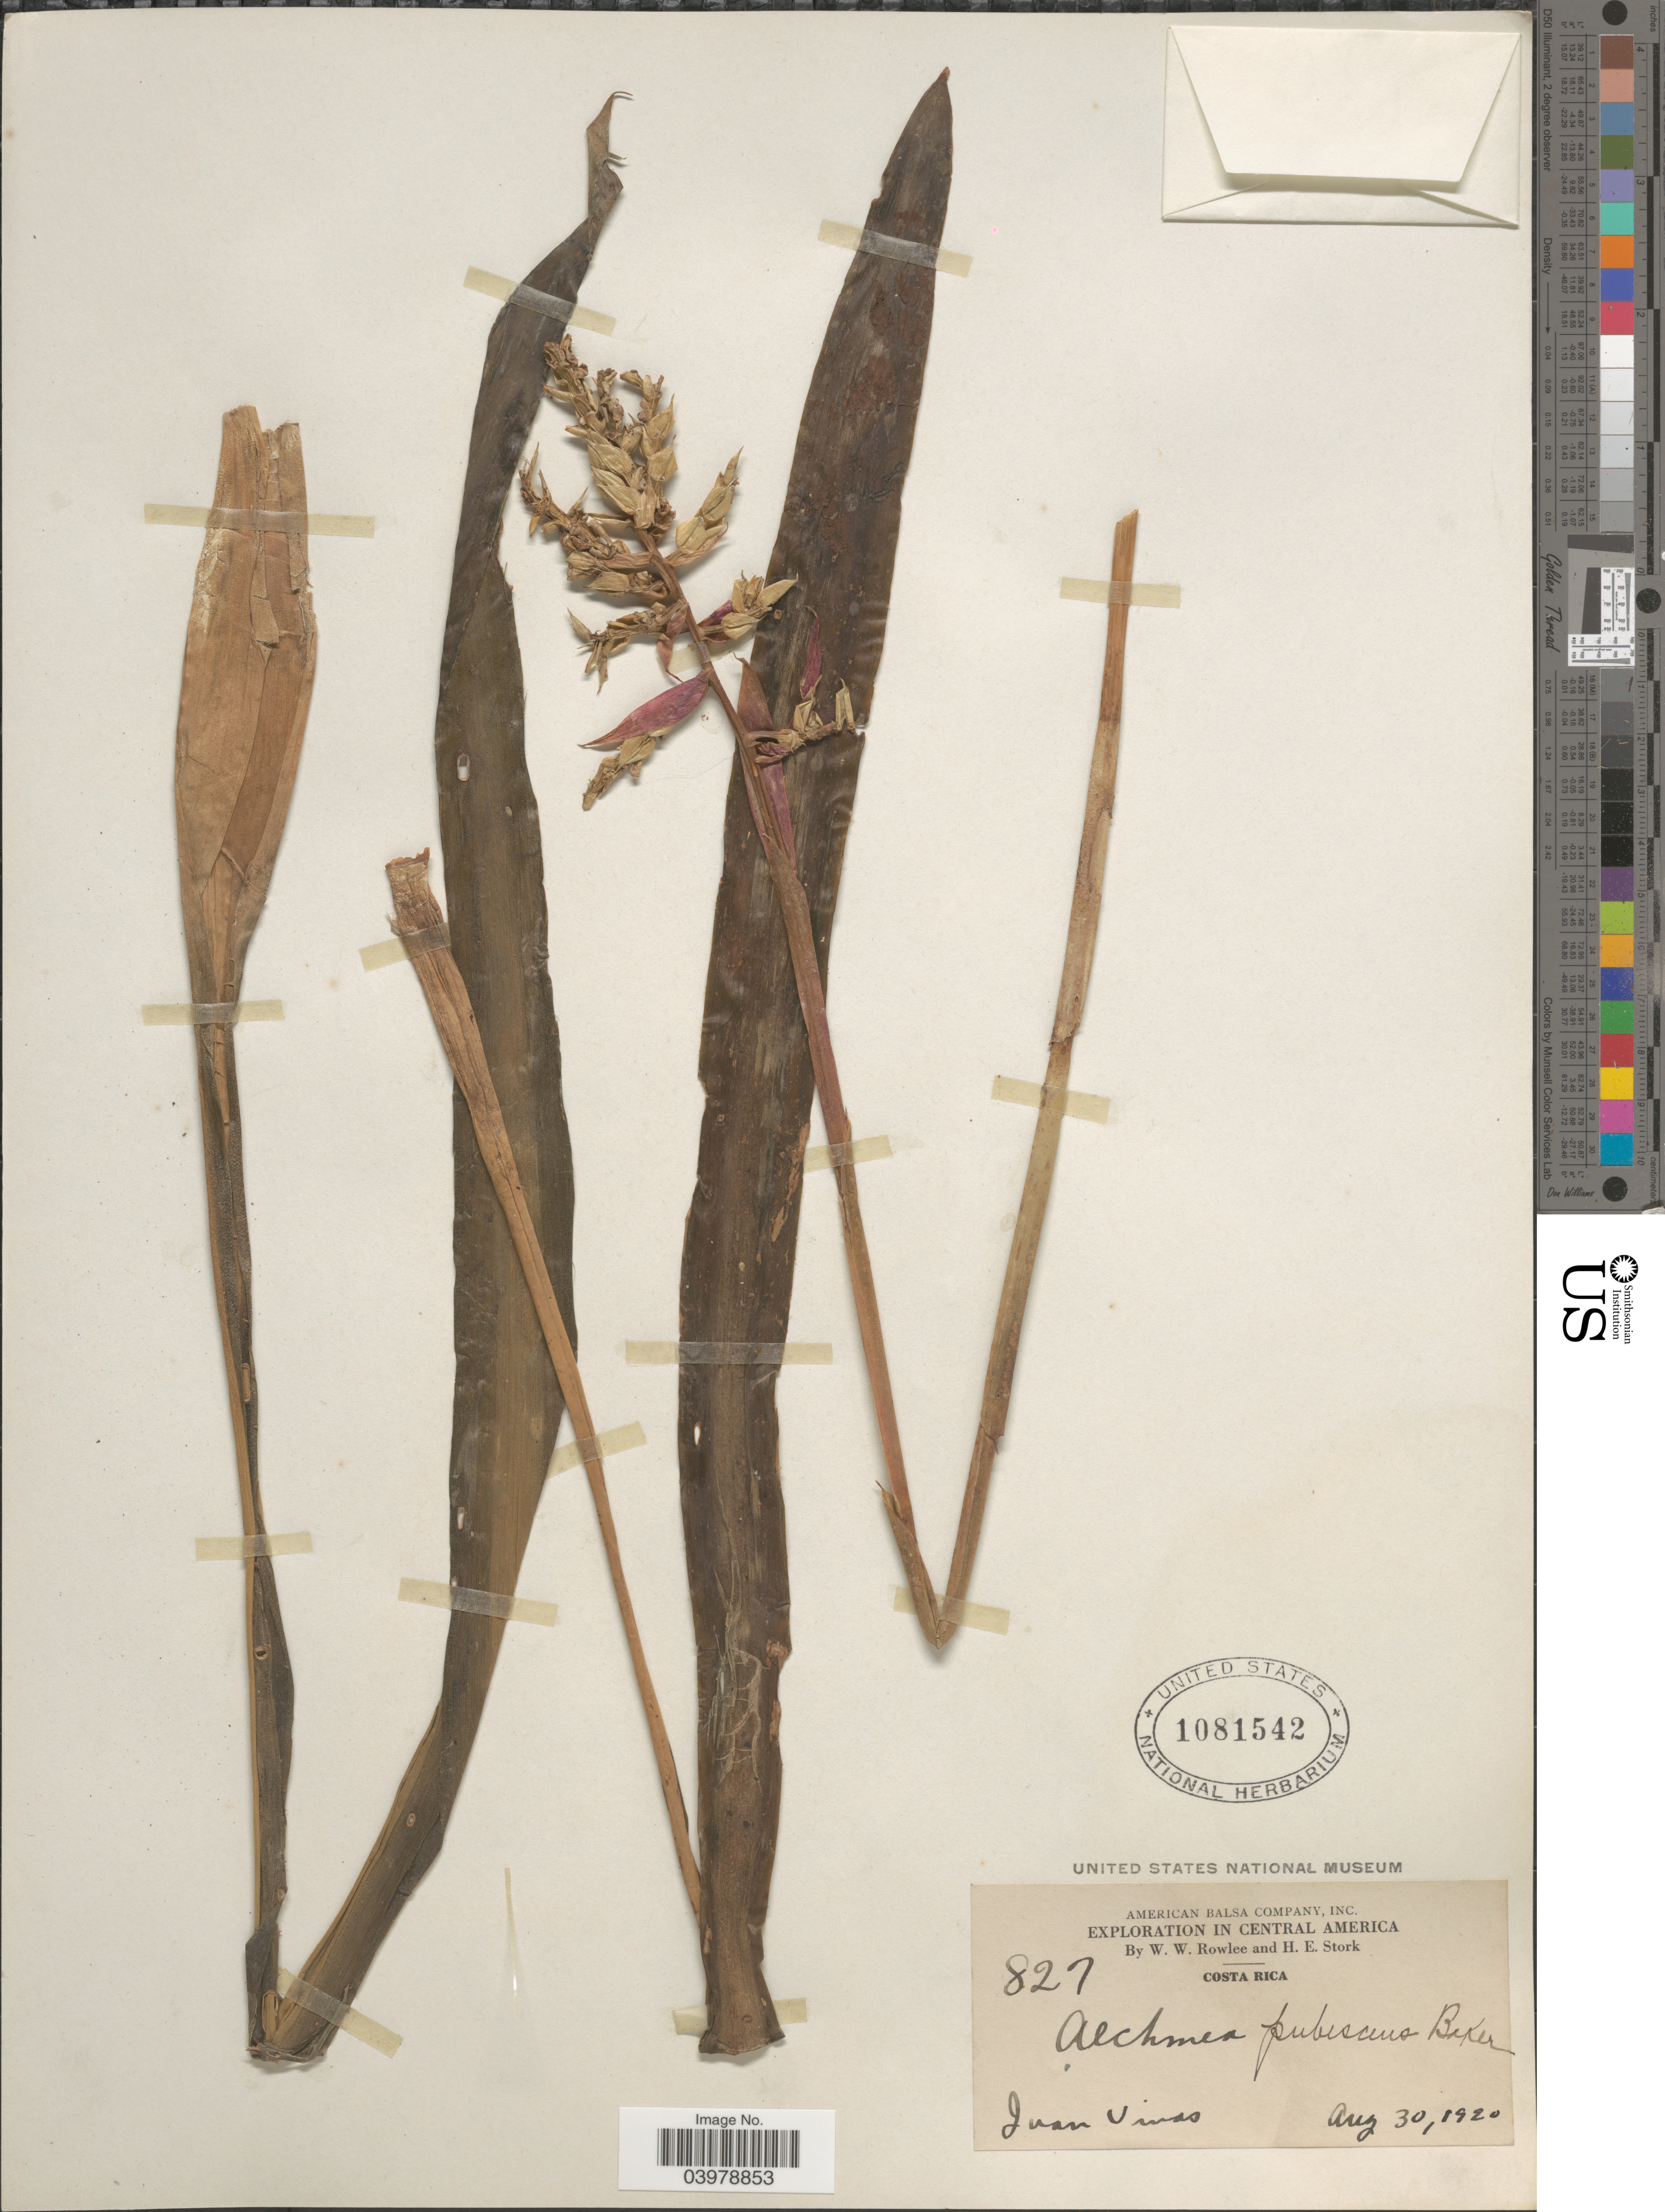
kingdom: Plantae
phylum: Tracheophyta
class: Liliopsida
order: Poales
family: Bromeliaceae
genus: Aechmea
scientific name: Aechmea pubescens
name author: Baker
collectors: W. W. Rowlee & H. E. Stork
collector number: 827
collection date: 1920-08-30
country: Costa Rica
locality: Juan Vinas.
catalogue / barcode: US 1081542